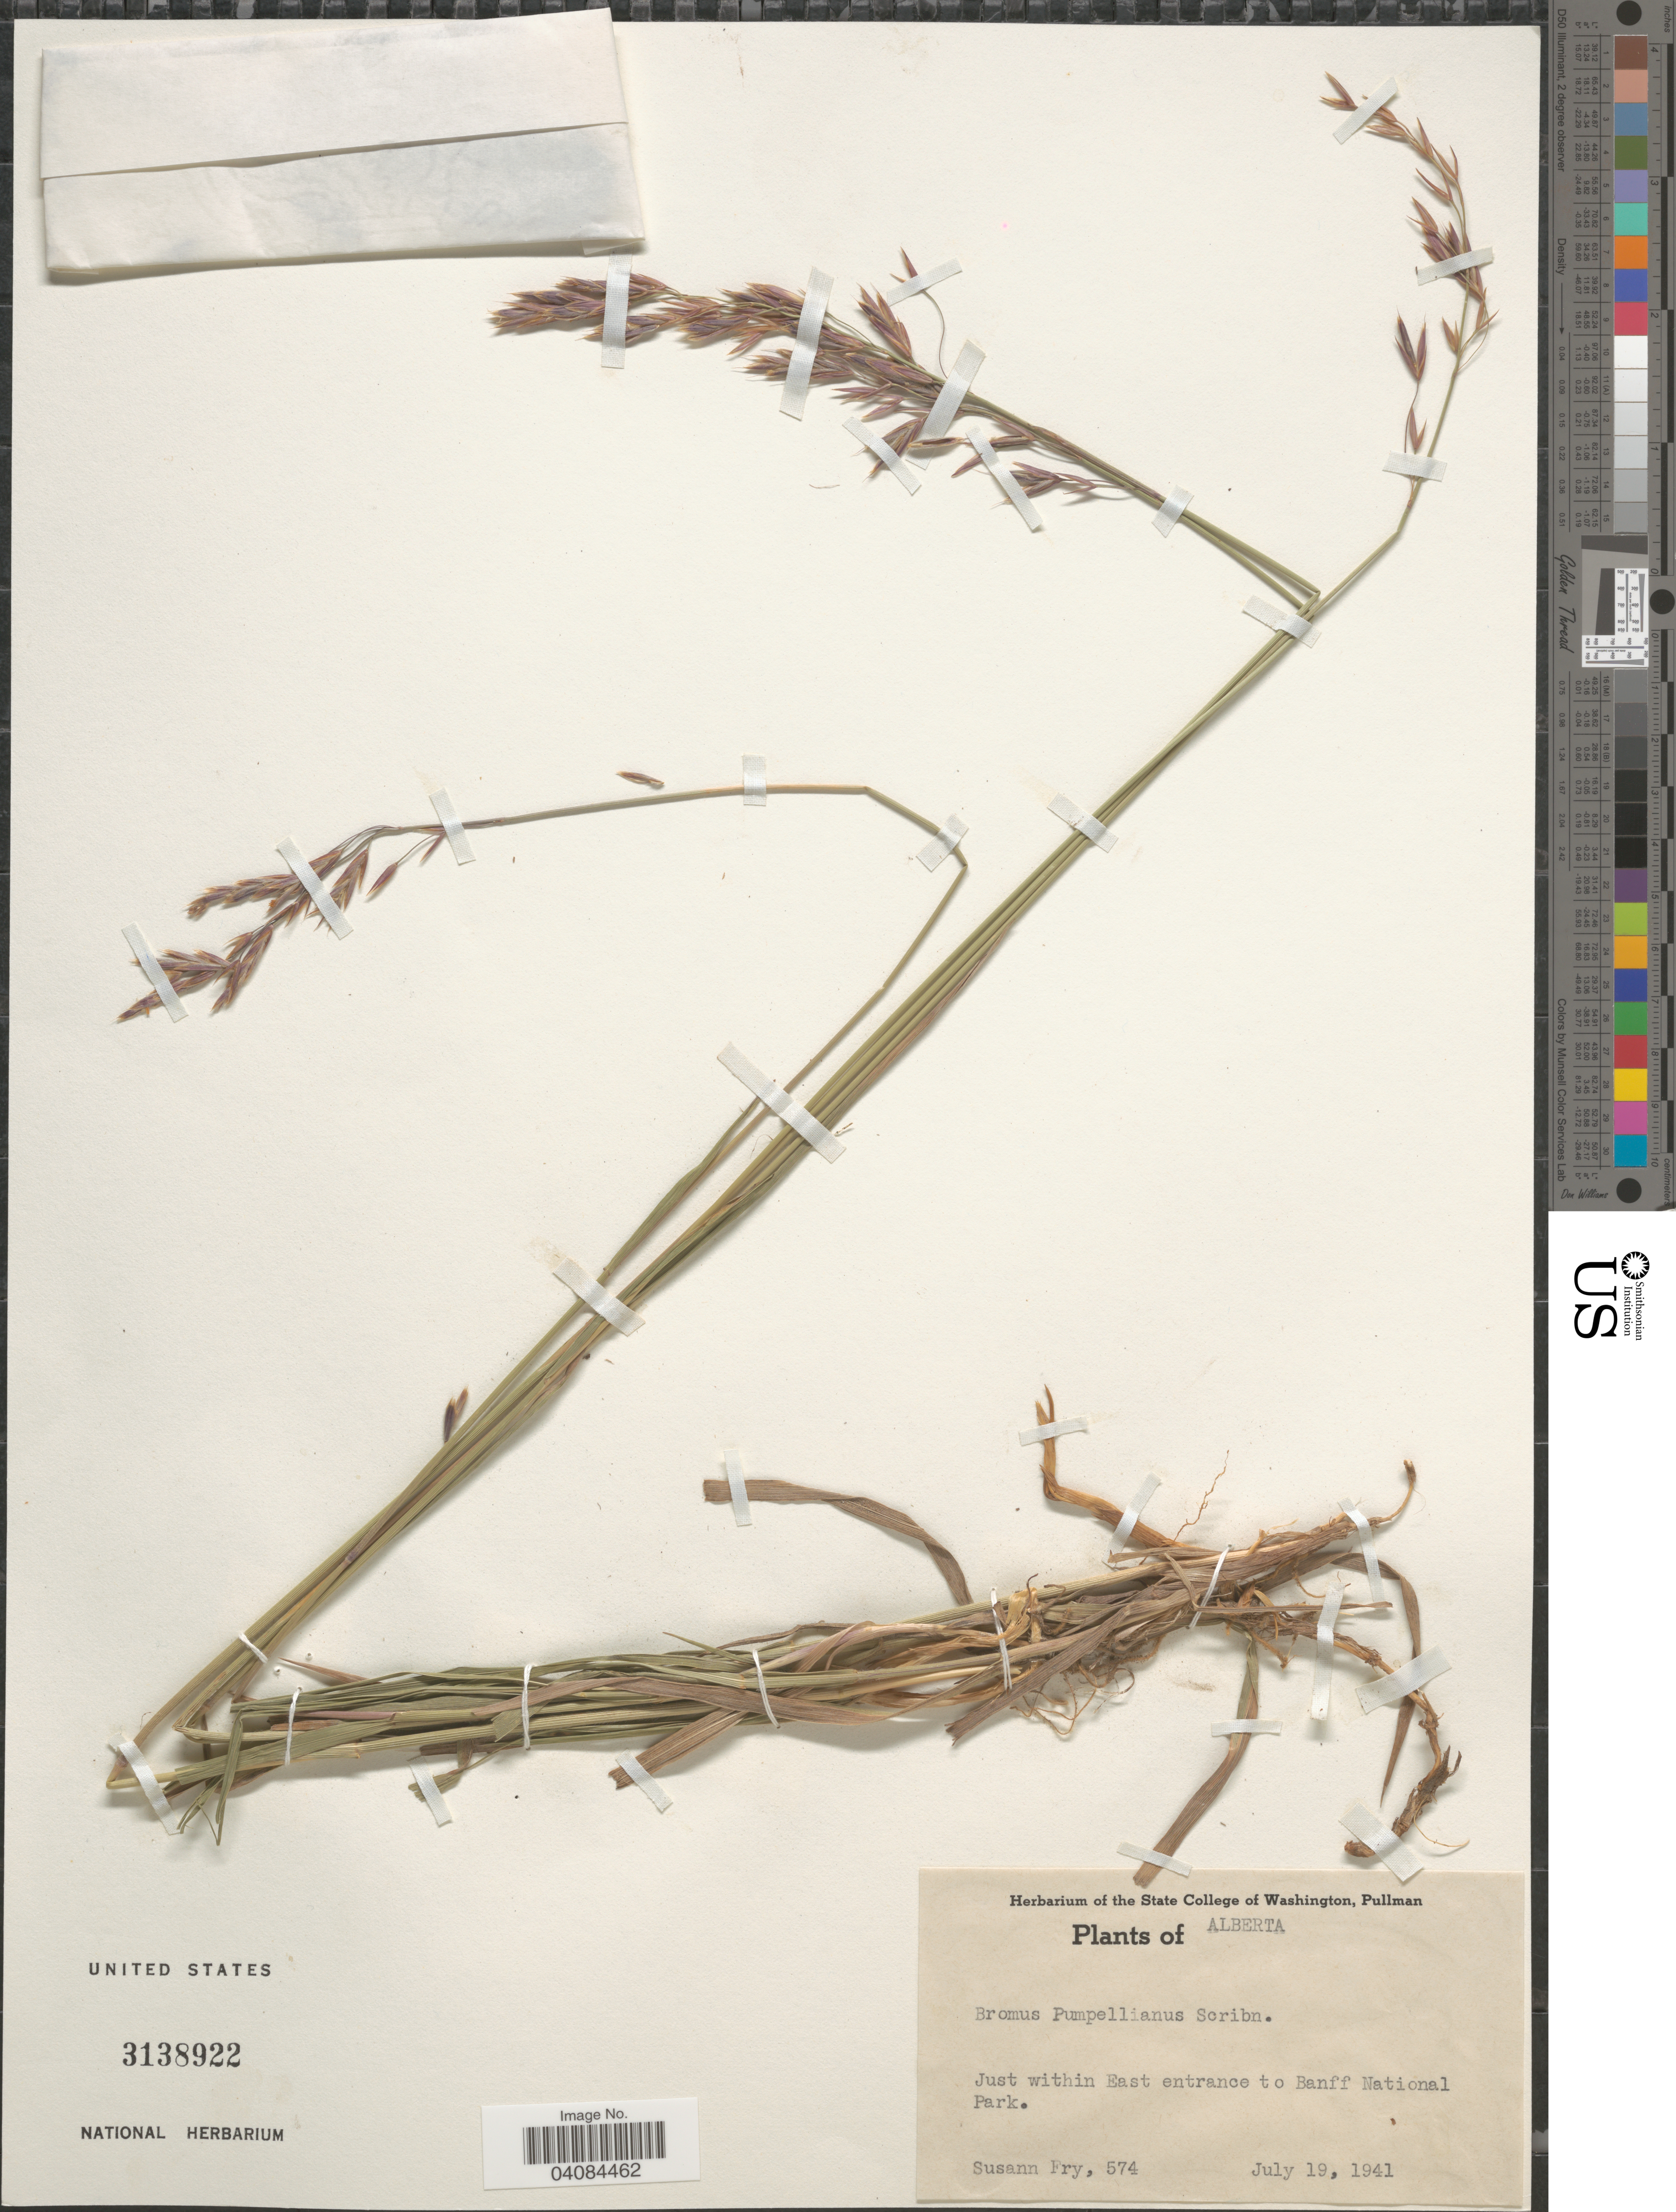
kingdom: Plantae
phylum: Tracheophyta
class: Liliopsida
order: Poales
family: Poaceae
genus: Bromus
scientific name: Bromus pumpellianus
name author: Scribn.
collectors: S. Fry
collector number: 574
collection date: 1941-07-19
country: Canada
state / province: Alberta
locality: Just within East entrance to Banff National Park.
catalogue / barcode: US 3138922